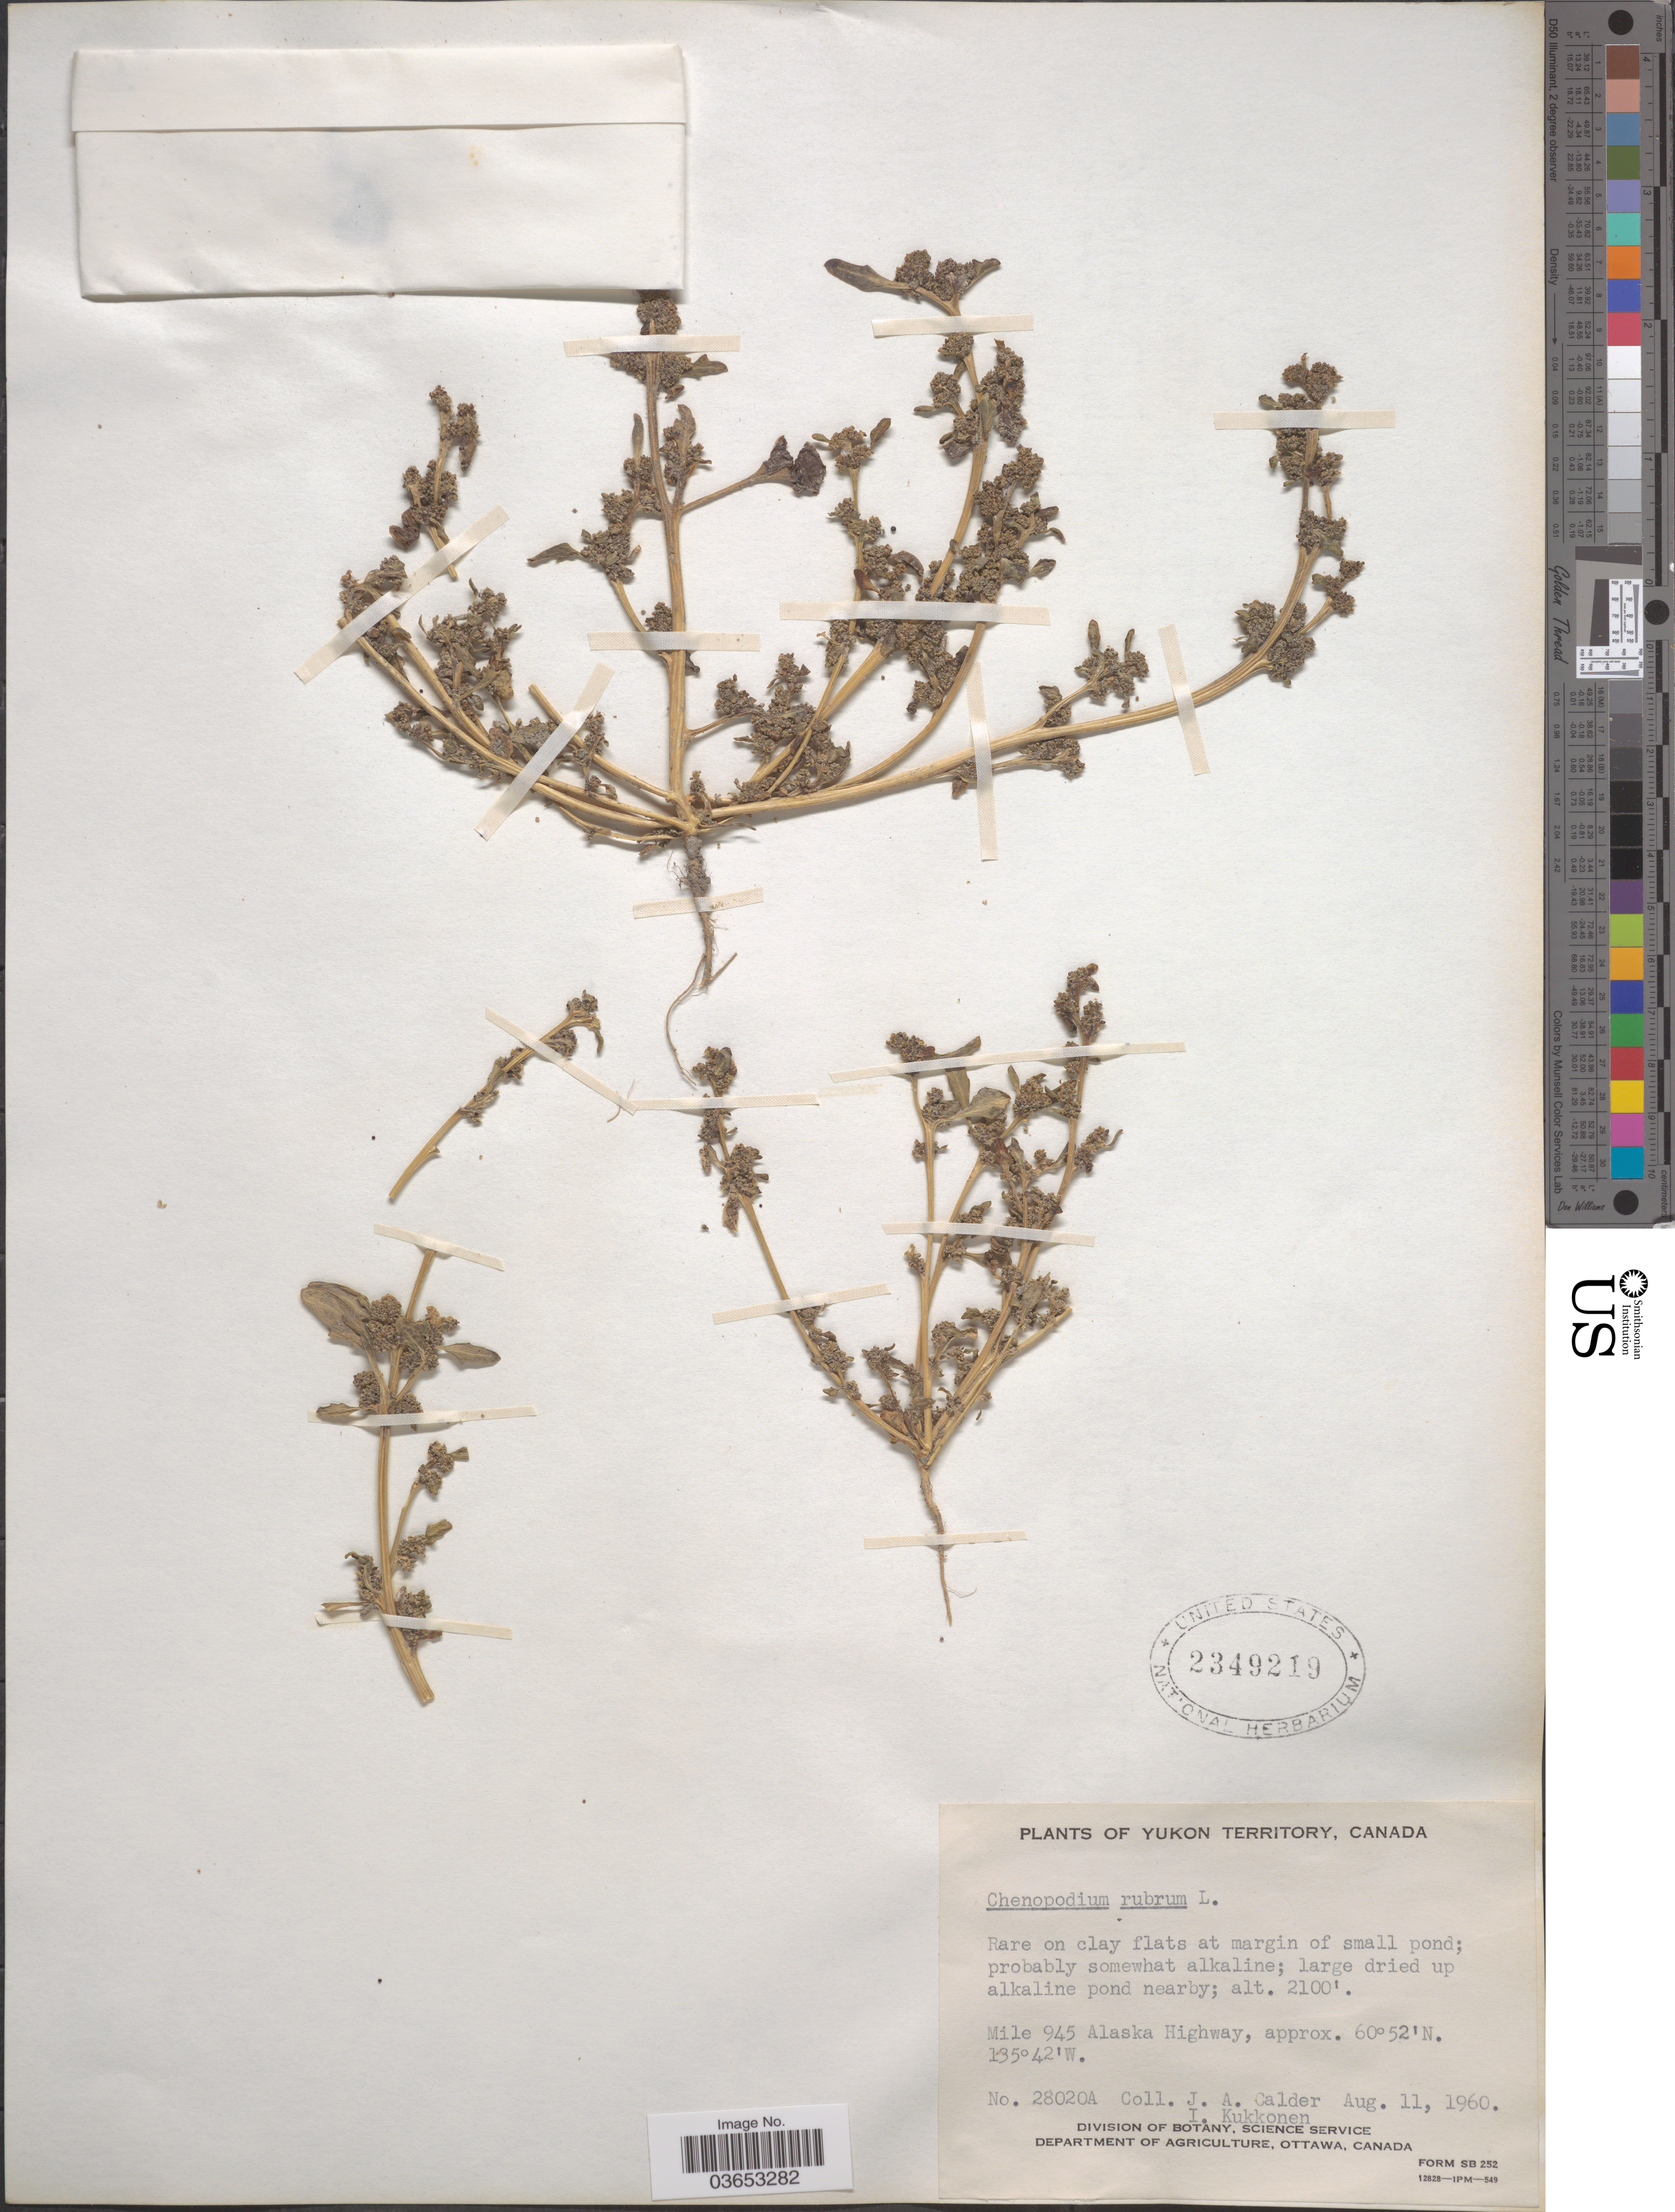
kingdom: Plantae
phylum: Tracheophyta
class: Magnoliopsida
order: Caryophyllales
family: Amaranthaceae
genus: Chenopodium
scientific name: Chenopodium humile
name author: Hook.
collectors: J. A. Calder & I. Kukkonen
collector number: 28020A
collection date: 1960-08-11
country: Canada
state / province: Yukon Territory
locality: Mile 945 Alaska Highway.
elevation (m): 640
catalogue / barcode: US 2349219